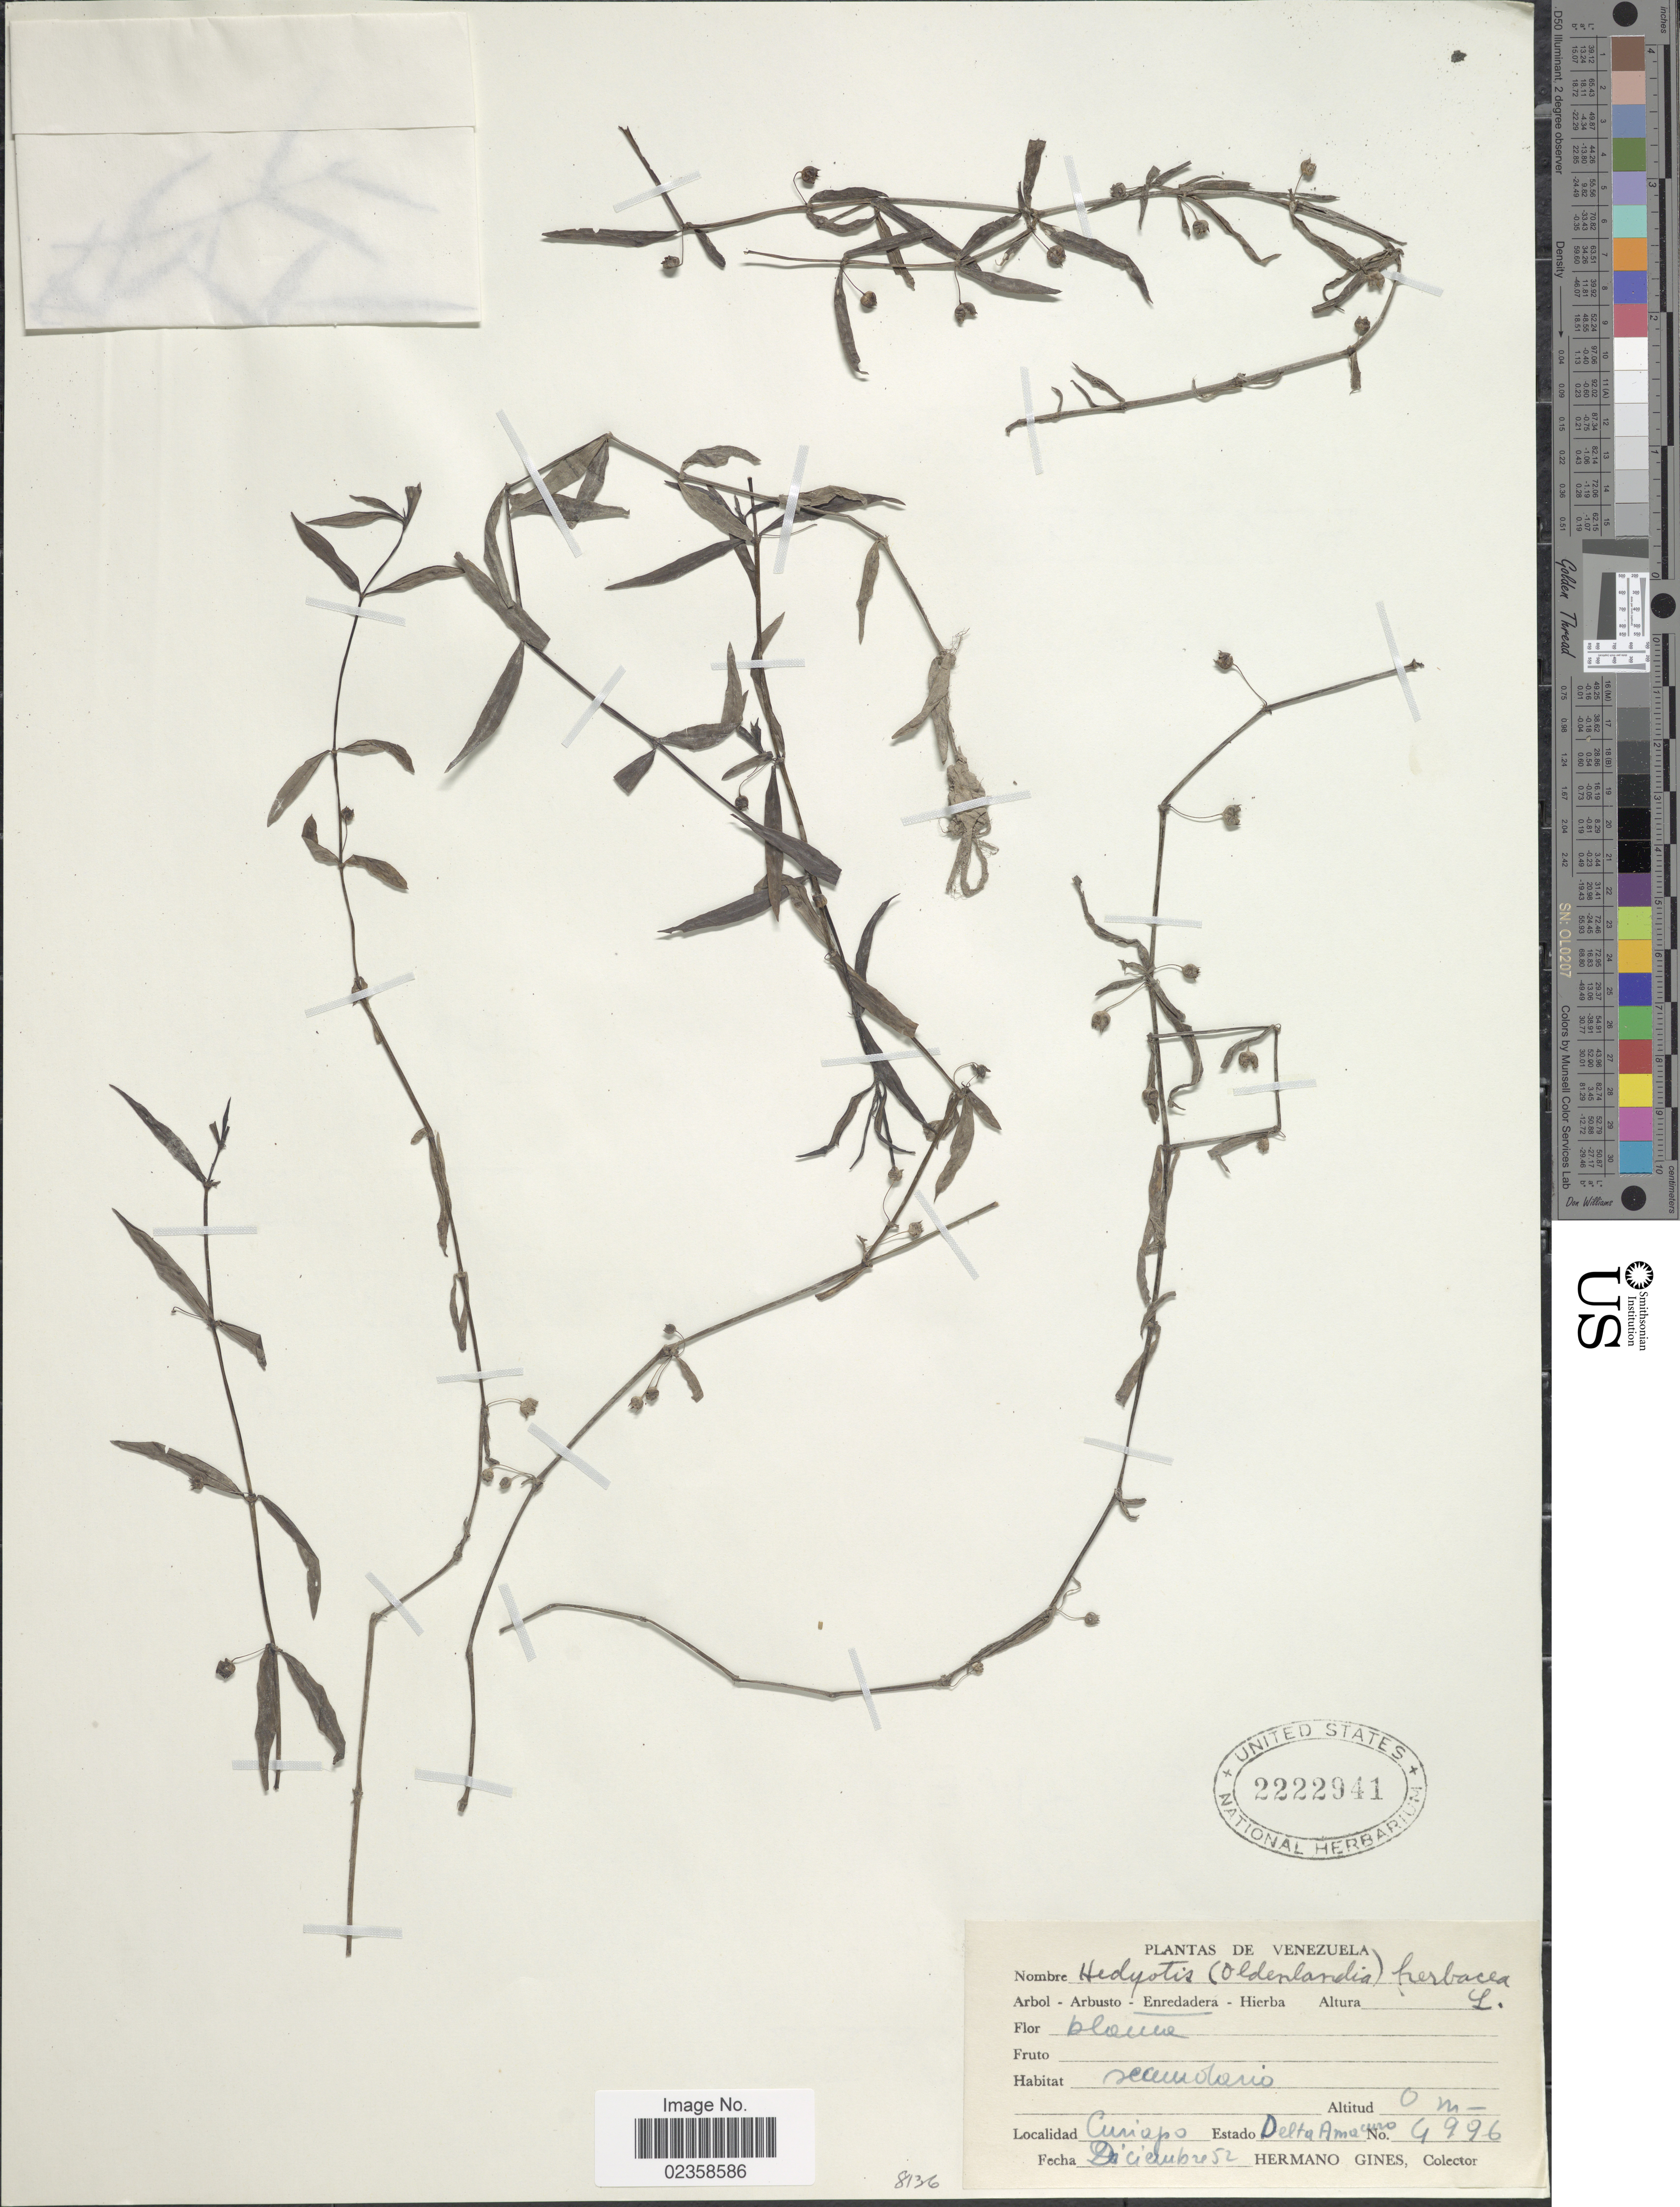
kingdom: Plantae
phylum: Tracheophyta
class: Magnoliopsida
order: Gentianales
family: Rubiaceae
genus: Oldenlandia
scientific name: Oldenlandia herbacea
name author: (L.) Roxb.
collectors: Bro. Gines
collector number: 4996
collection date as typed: Transcribed d/m/y: /12/52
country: Venezuela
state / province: Delta Amacuro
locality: Curiapo, Estado Delta Amacuro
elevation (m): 0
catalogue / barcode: US 2222941